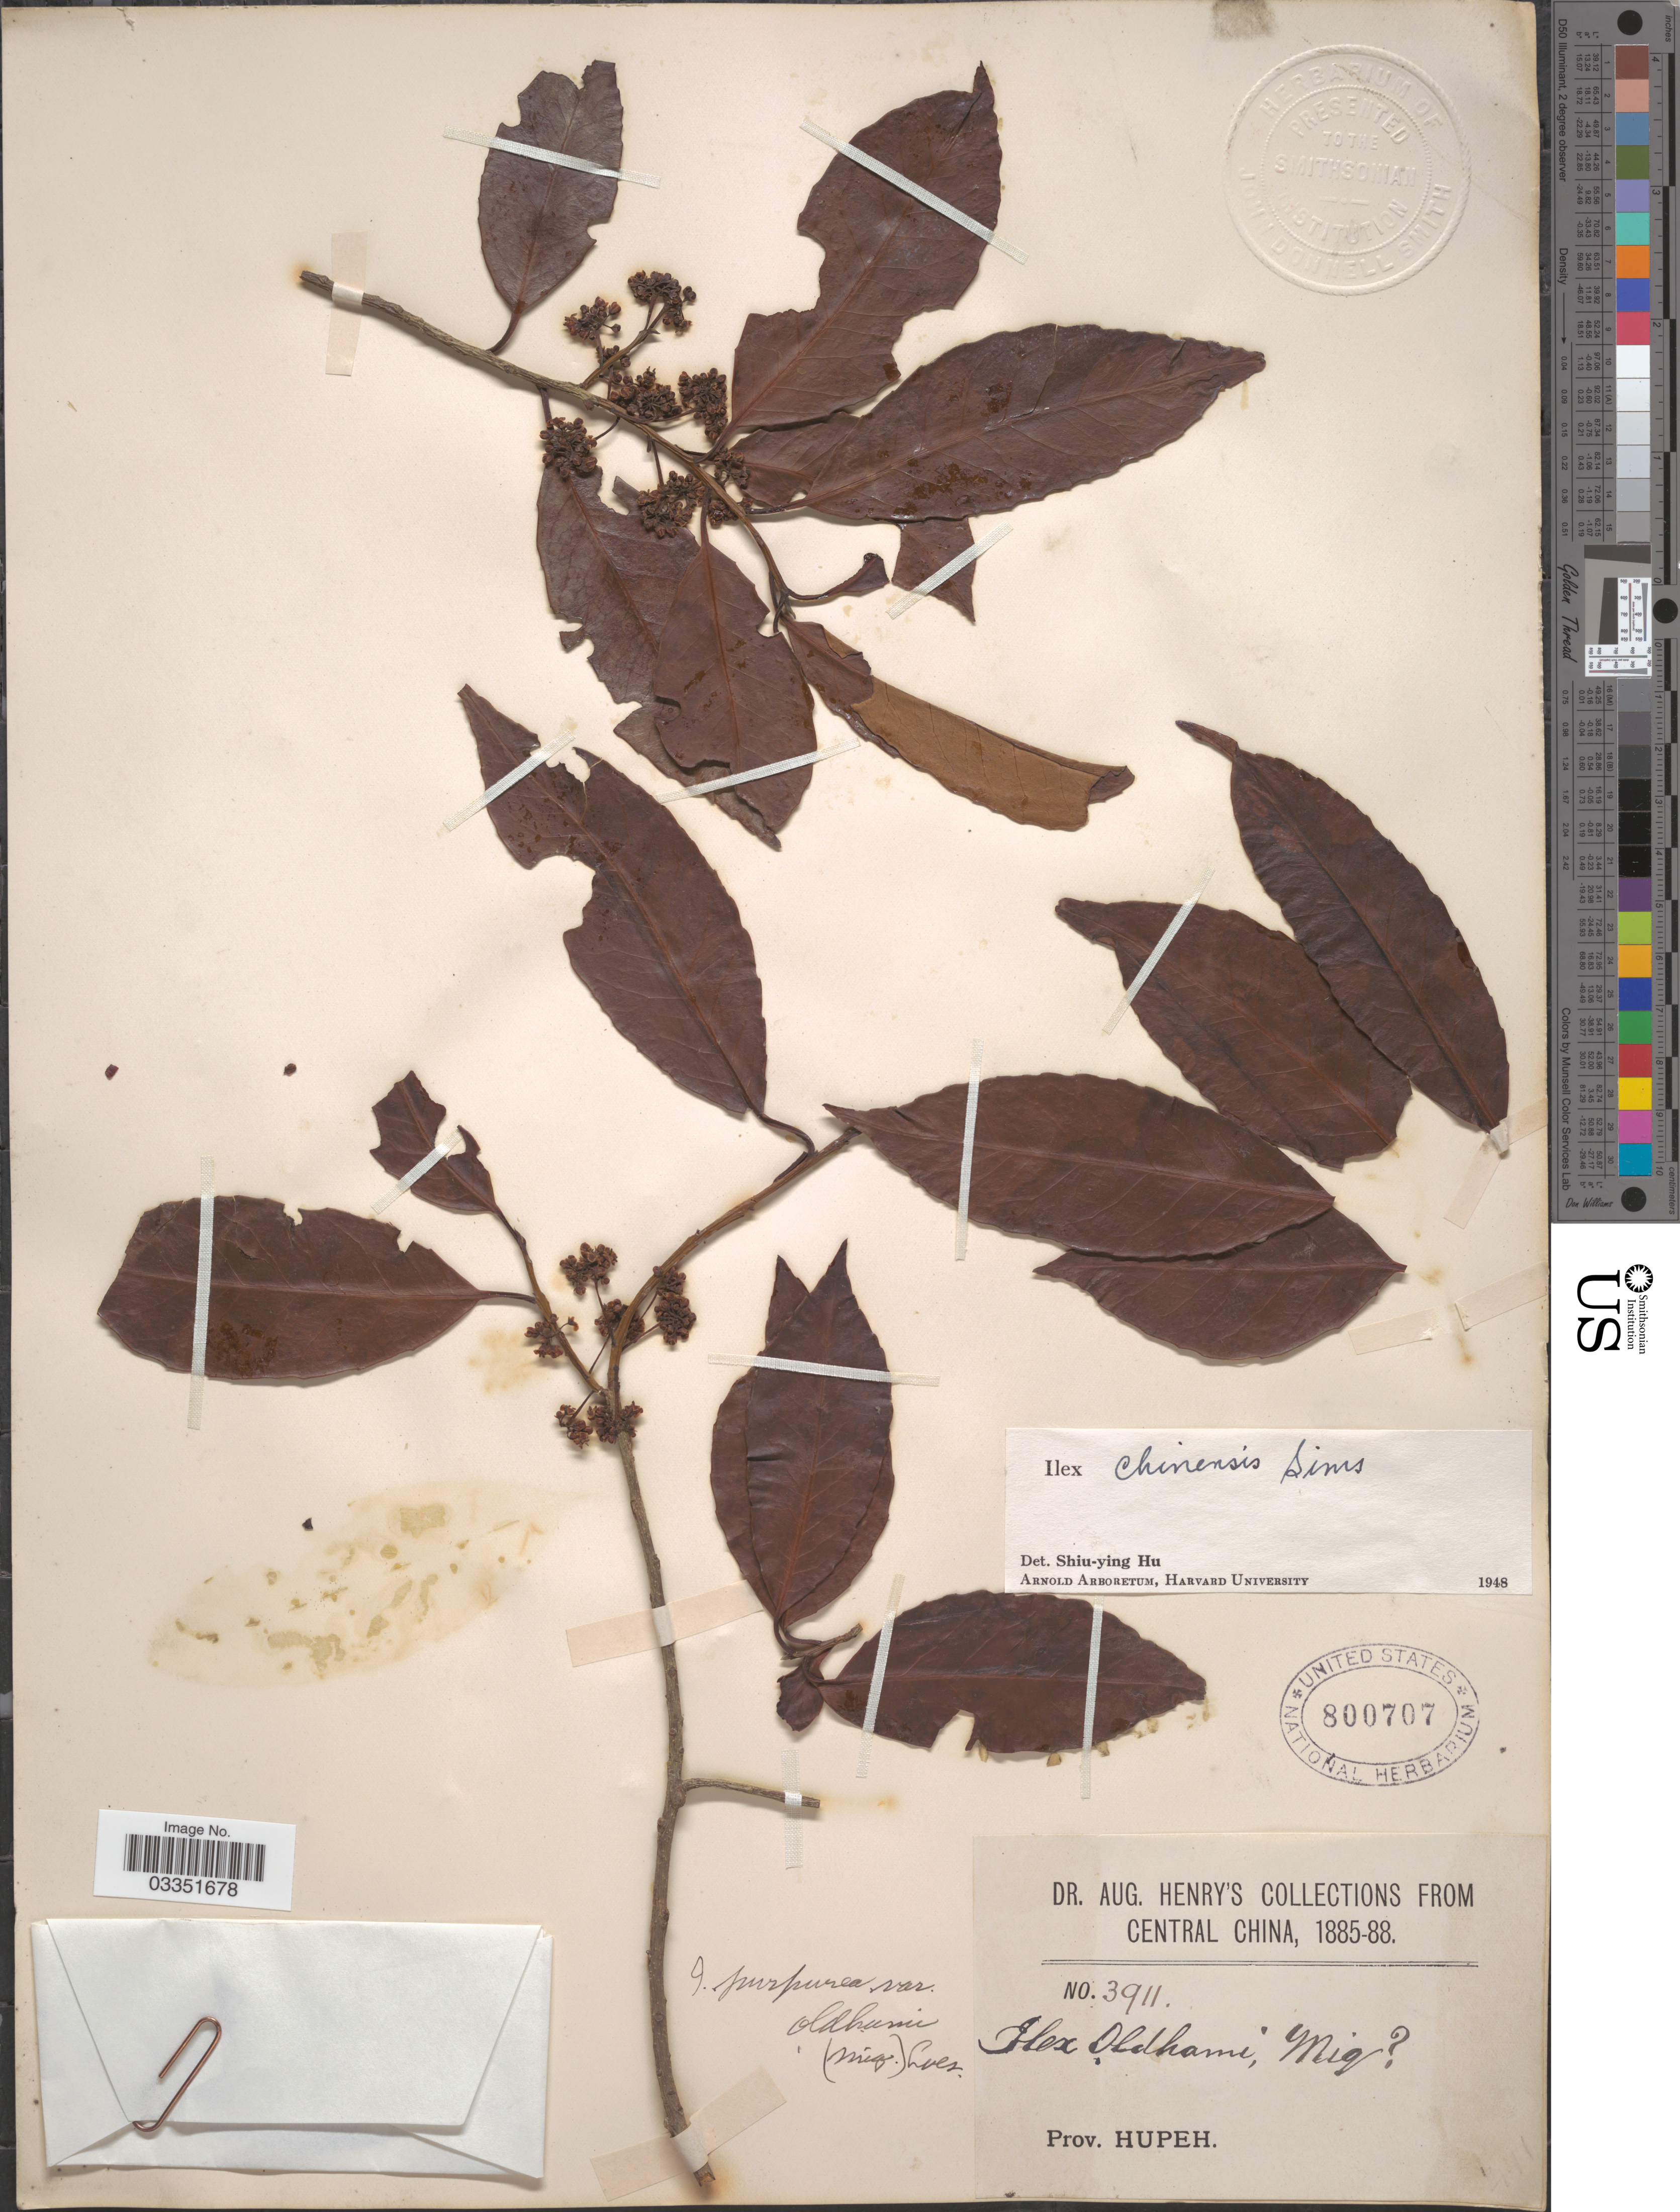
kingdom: Plantae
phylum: Tracheophyta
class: Magnoliopsida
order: Aquifoliales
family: Aquifoliaceae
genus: Ilex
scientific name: Ilex chinensis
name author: Sims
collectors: A. Henry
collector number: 3911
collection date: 1885/1888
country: China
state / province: Hubei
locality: Central China. Prov. Hupeh.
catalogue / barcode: US 800707